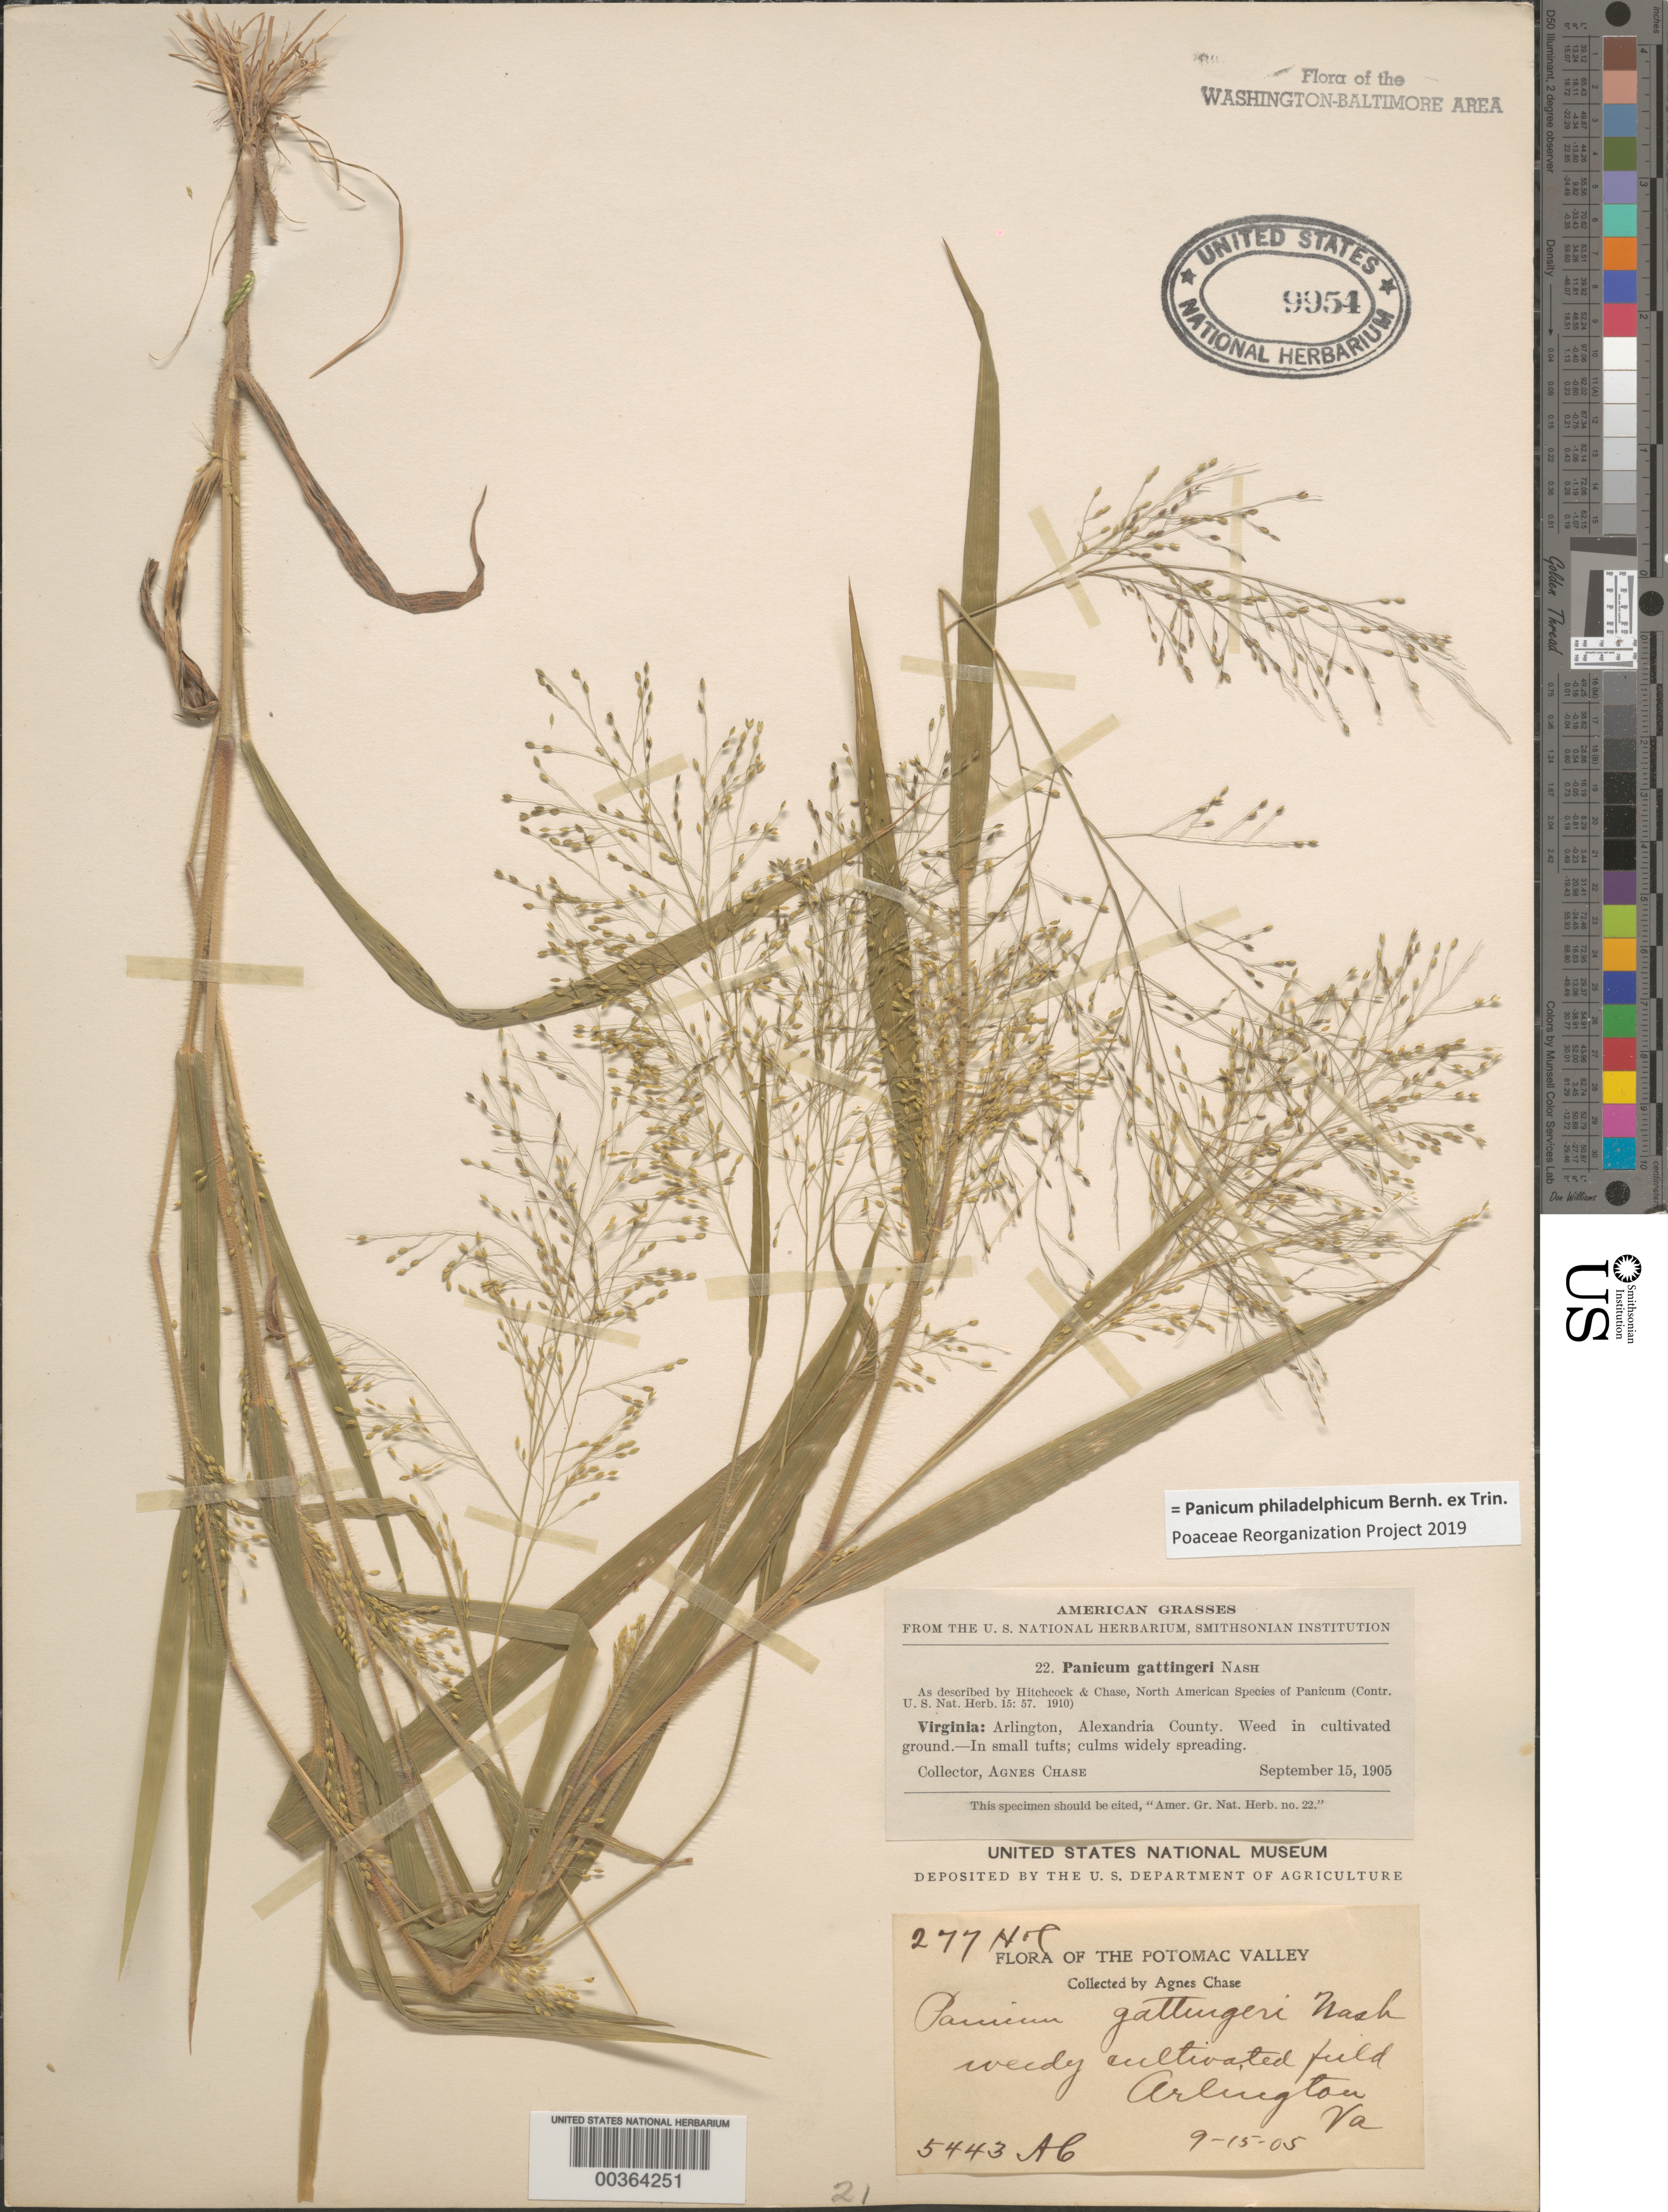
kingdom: Plantae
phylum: Tracheophyta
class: Liliopsida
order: Poales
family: Poaceae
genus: Panicum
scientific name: Panicum philadelphicum var. gattingeri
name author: (Nash) Freckmann & Lelong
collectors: A. Chase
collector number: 5443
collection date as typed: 15 Sep 1905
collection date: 1905-09-15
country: United States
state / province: Virginia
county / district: Arlington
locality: Arlington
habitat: Weed in culvated ground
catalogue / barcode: US 9954